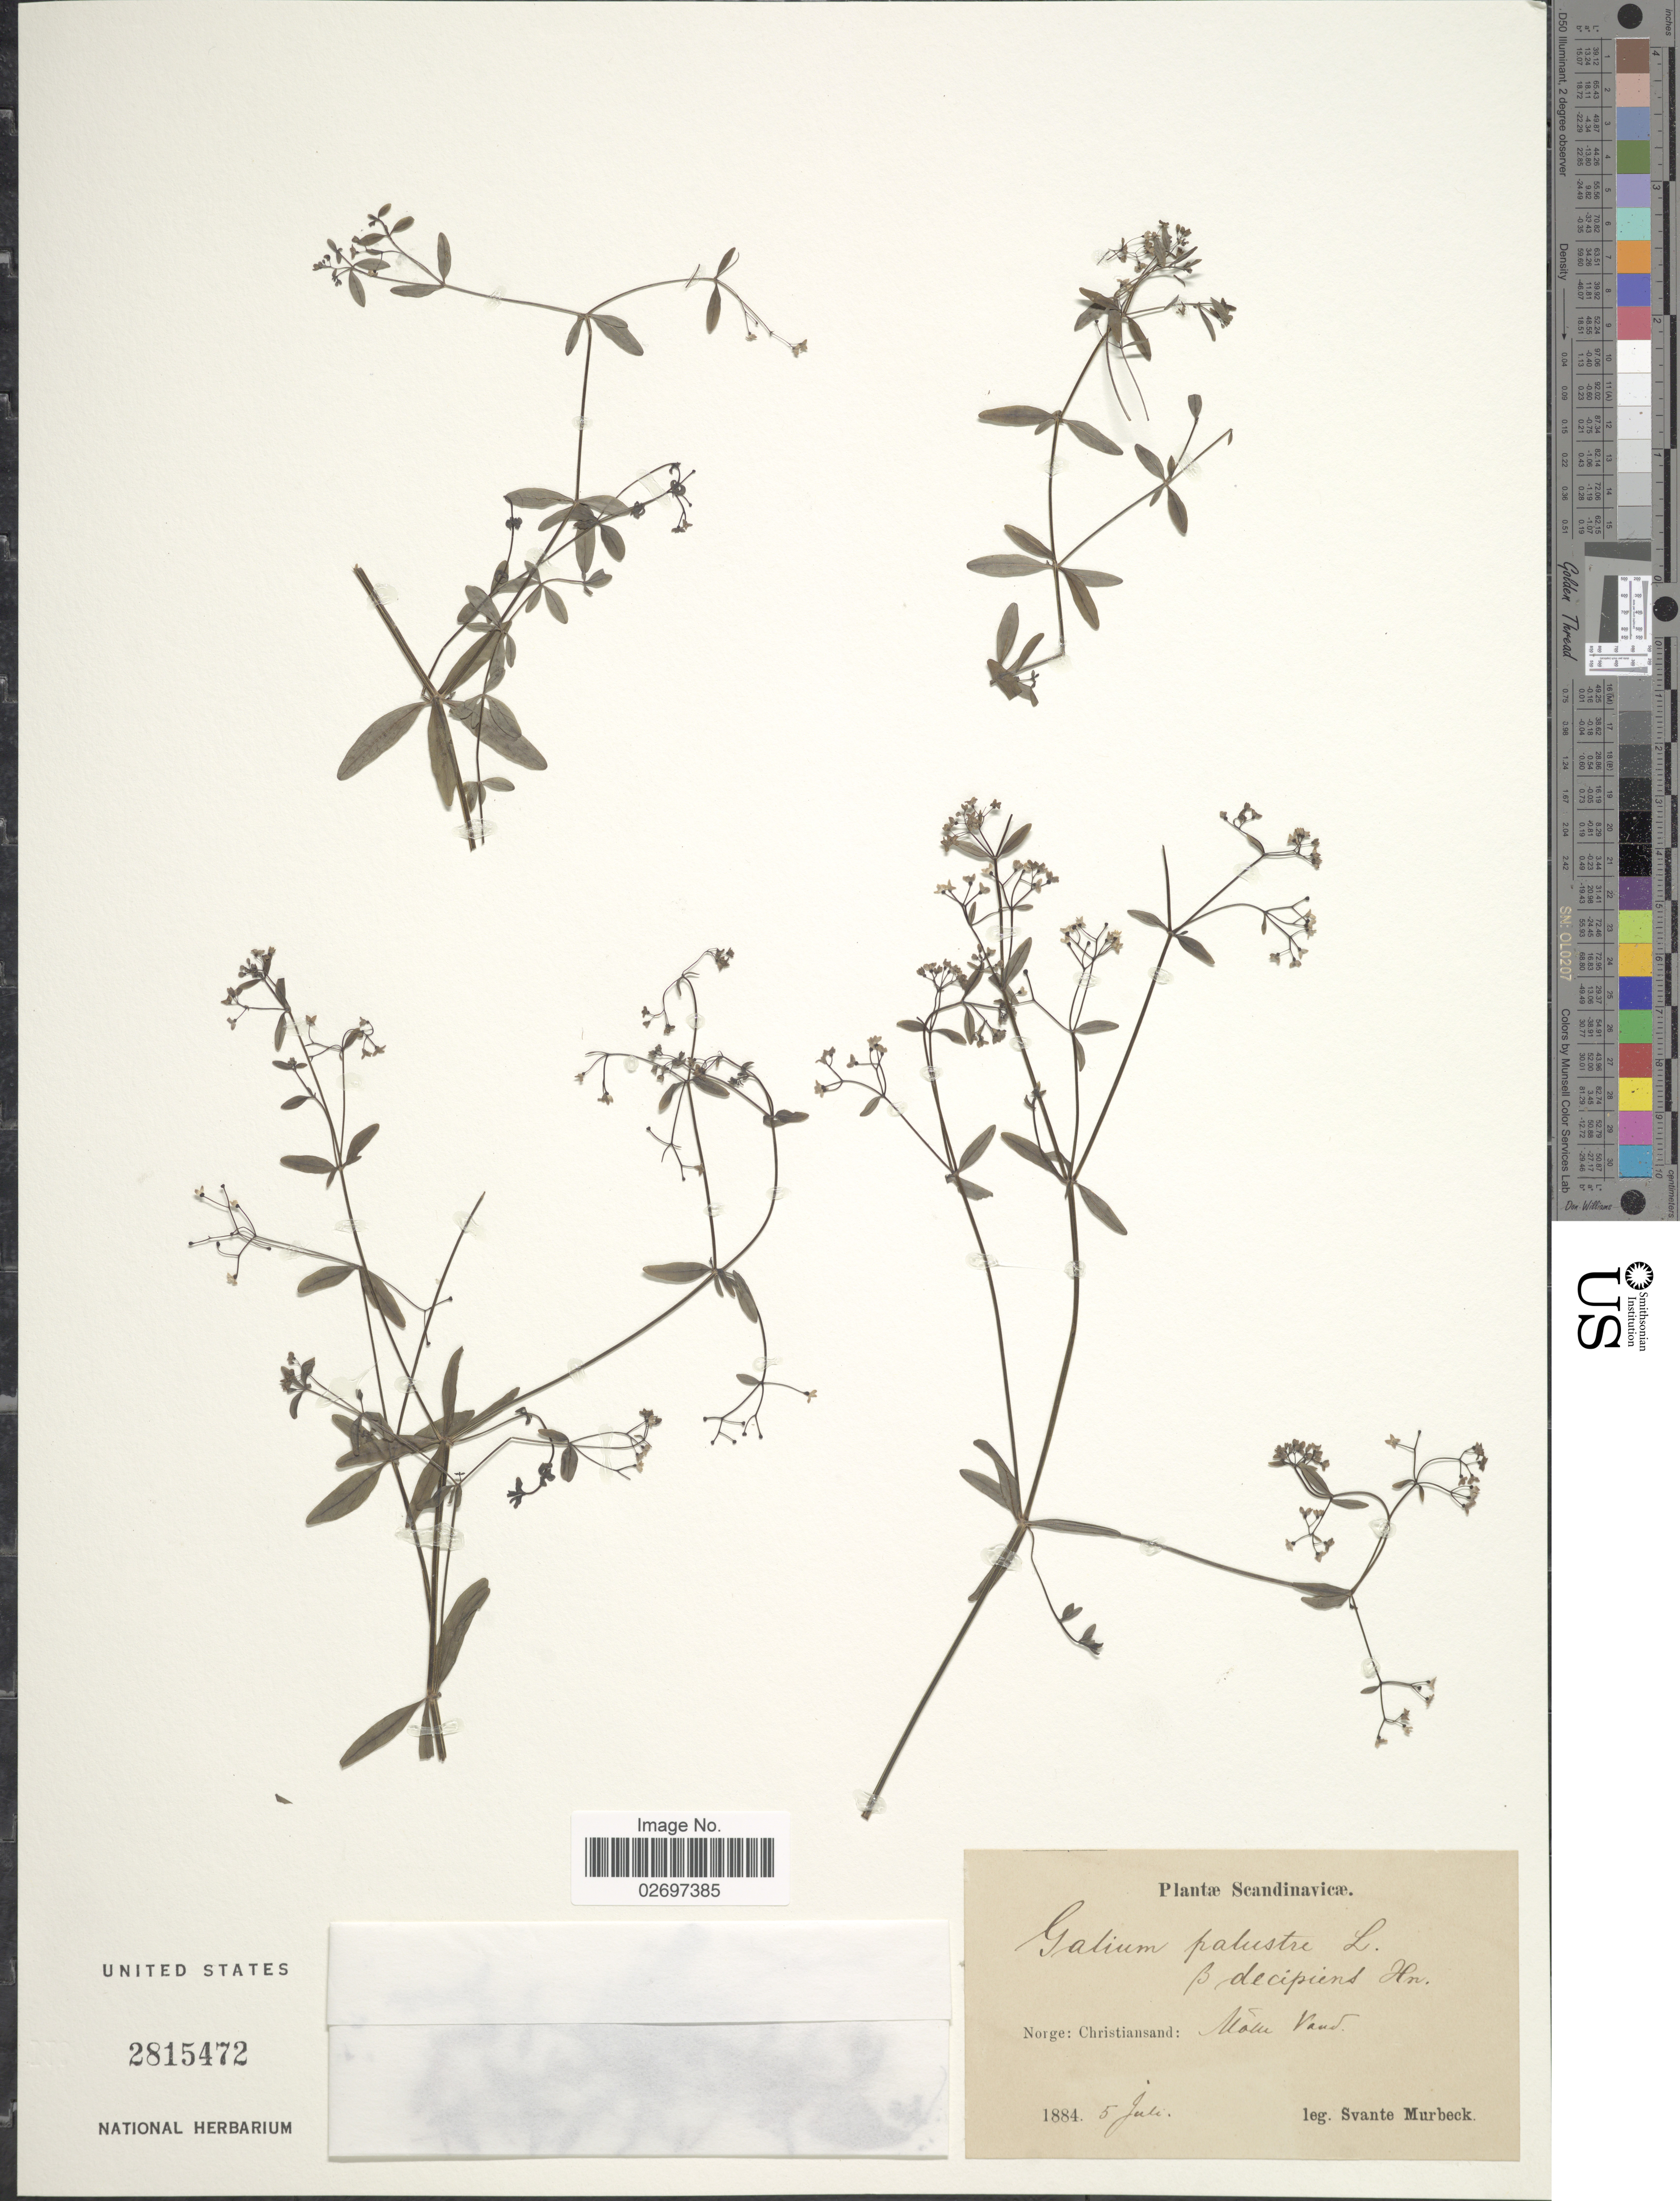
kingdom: Plantae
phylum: Tracheophyta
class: Magnoliopsida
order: Gentianales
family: Rubiaceae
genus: Galium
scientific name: Galium palustre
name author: L.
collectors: S. S. Murbeck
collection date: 1884-07-05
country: Norway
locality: Scandinavicae. Norge: Christiansand: Nons Vand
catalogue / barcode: US 2815472